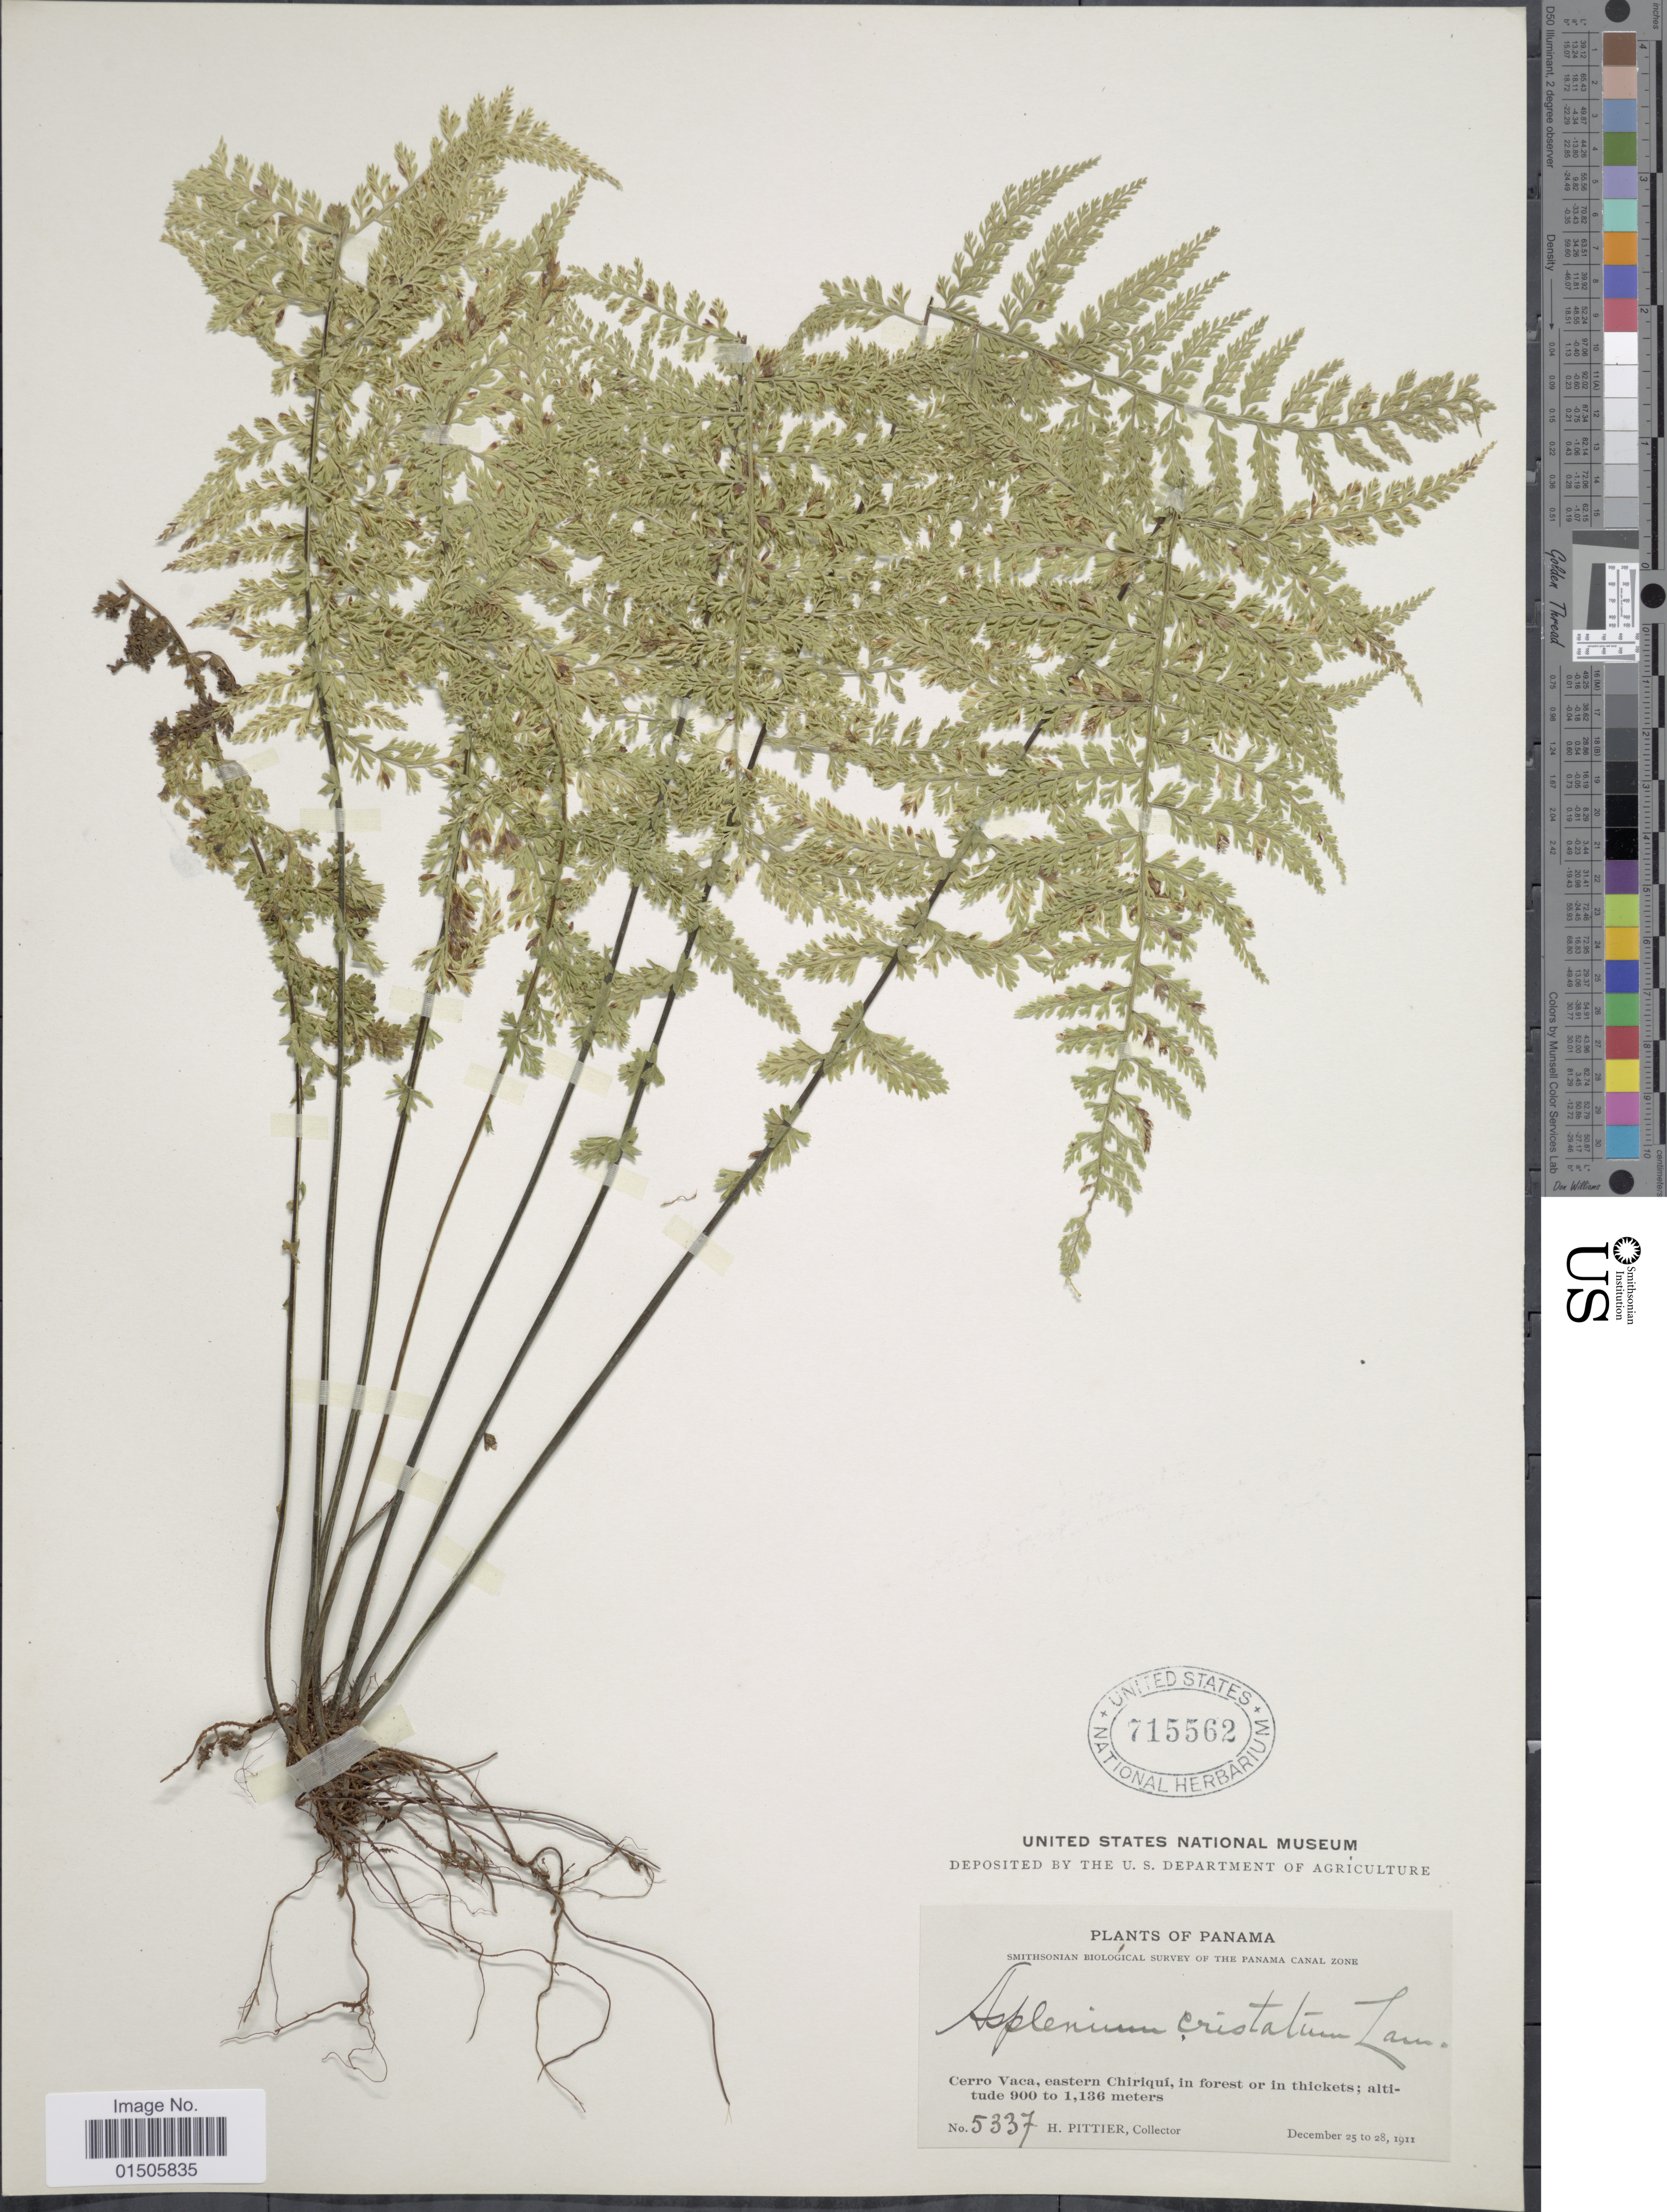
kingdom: Plantae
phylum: Tracheophyta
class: Polypodiopsida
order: Polypodiales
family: Aspleniaceae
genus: Asplenium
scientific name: Asplenium cristatum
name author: Lam.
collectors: H. F. Pittier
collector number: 5337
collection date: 1911-12-25/1911-12-28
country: Panama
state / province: Colón / Panamá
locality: The Panama Canal Zone, Cerro Vaca, eastern Chiriqui, in forest or in thickets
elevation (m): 900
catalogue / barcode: US 715562